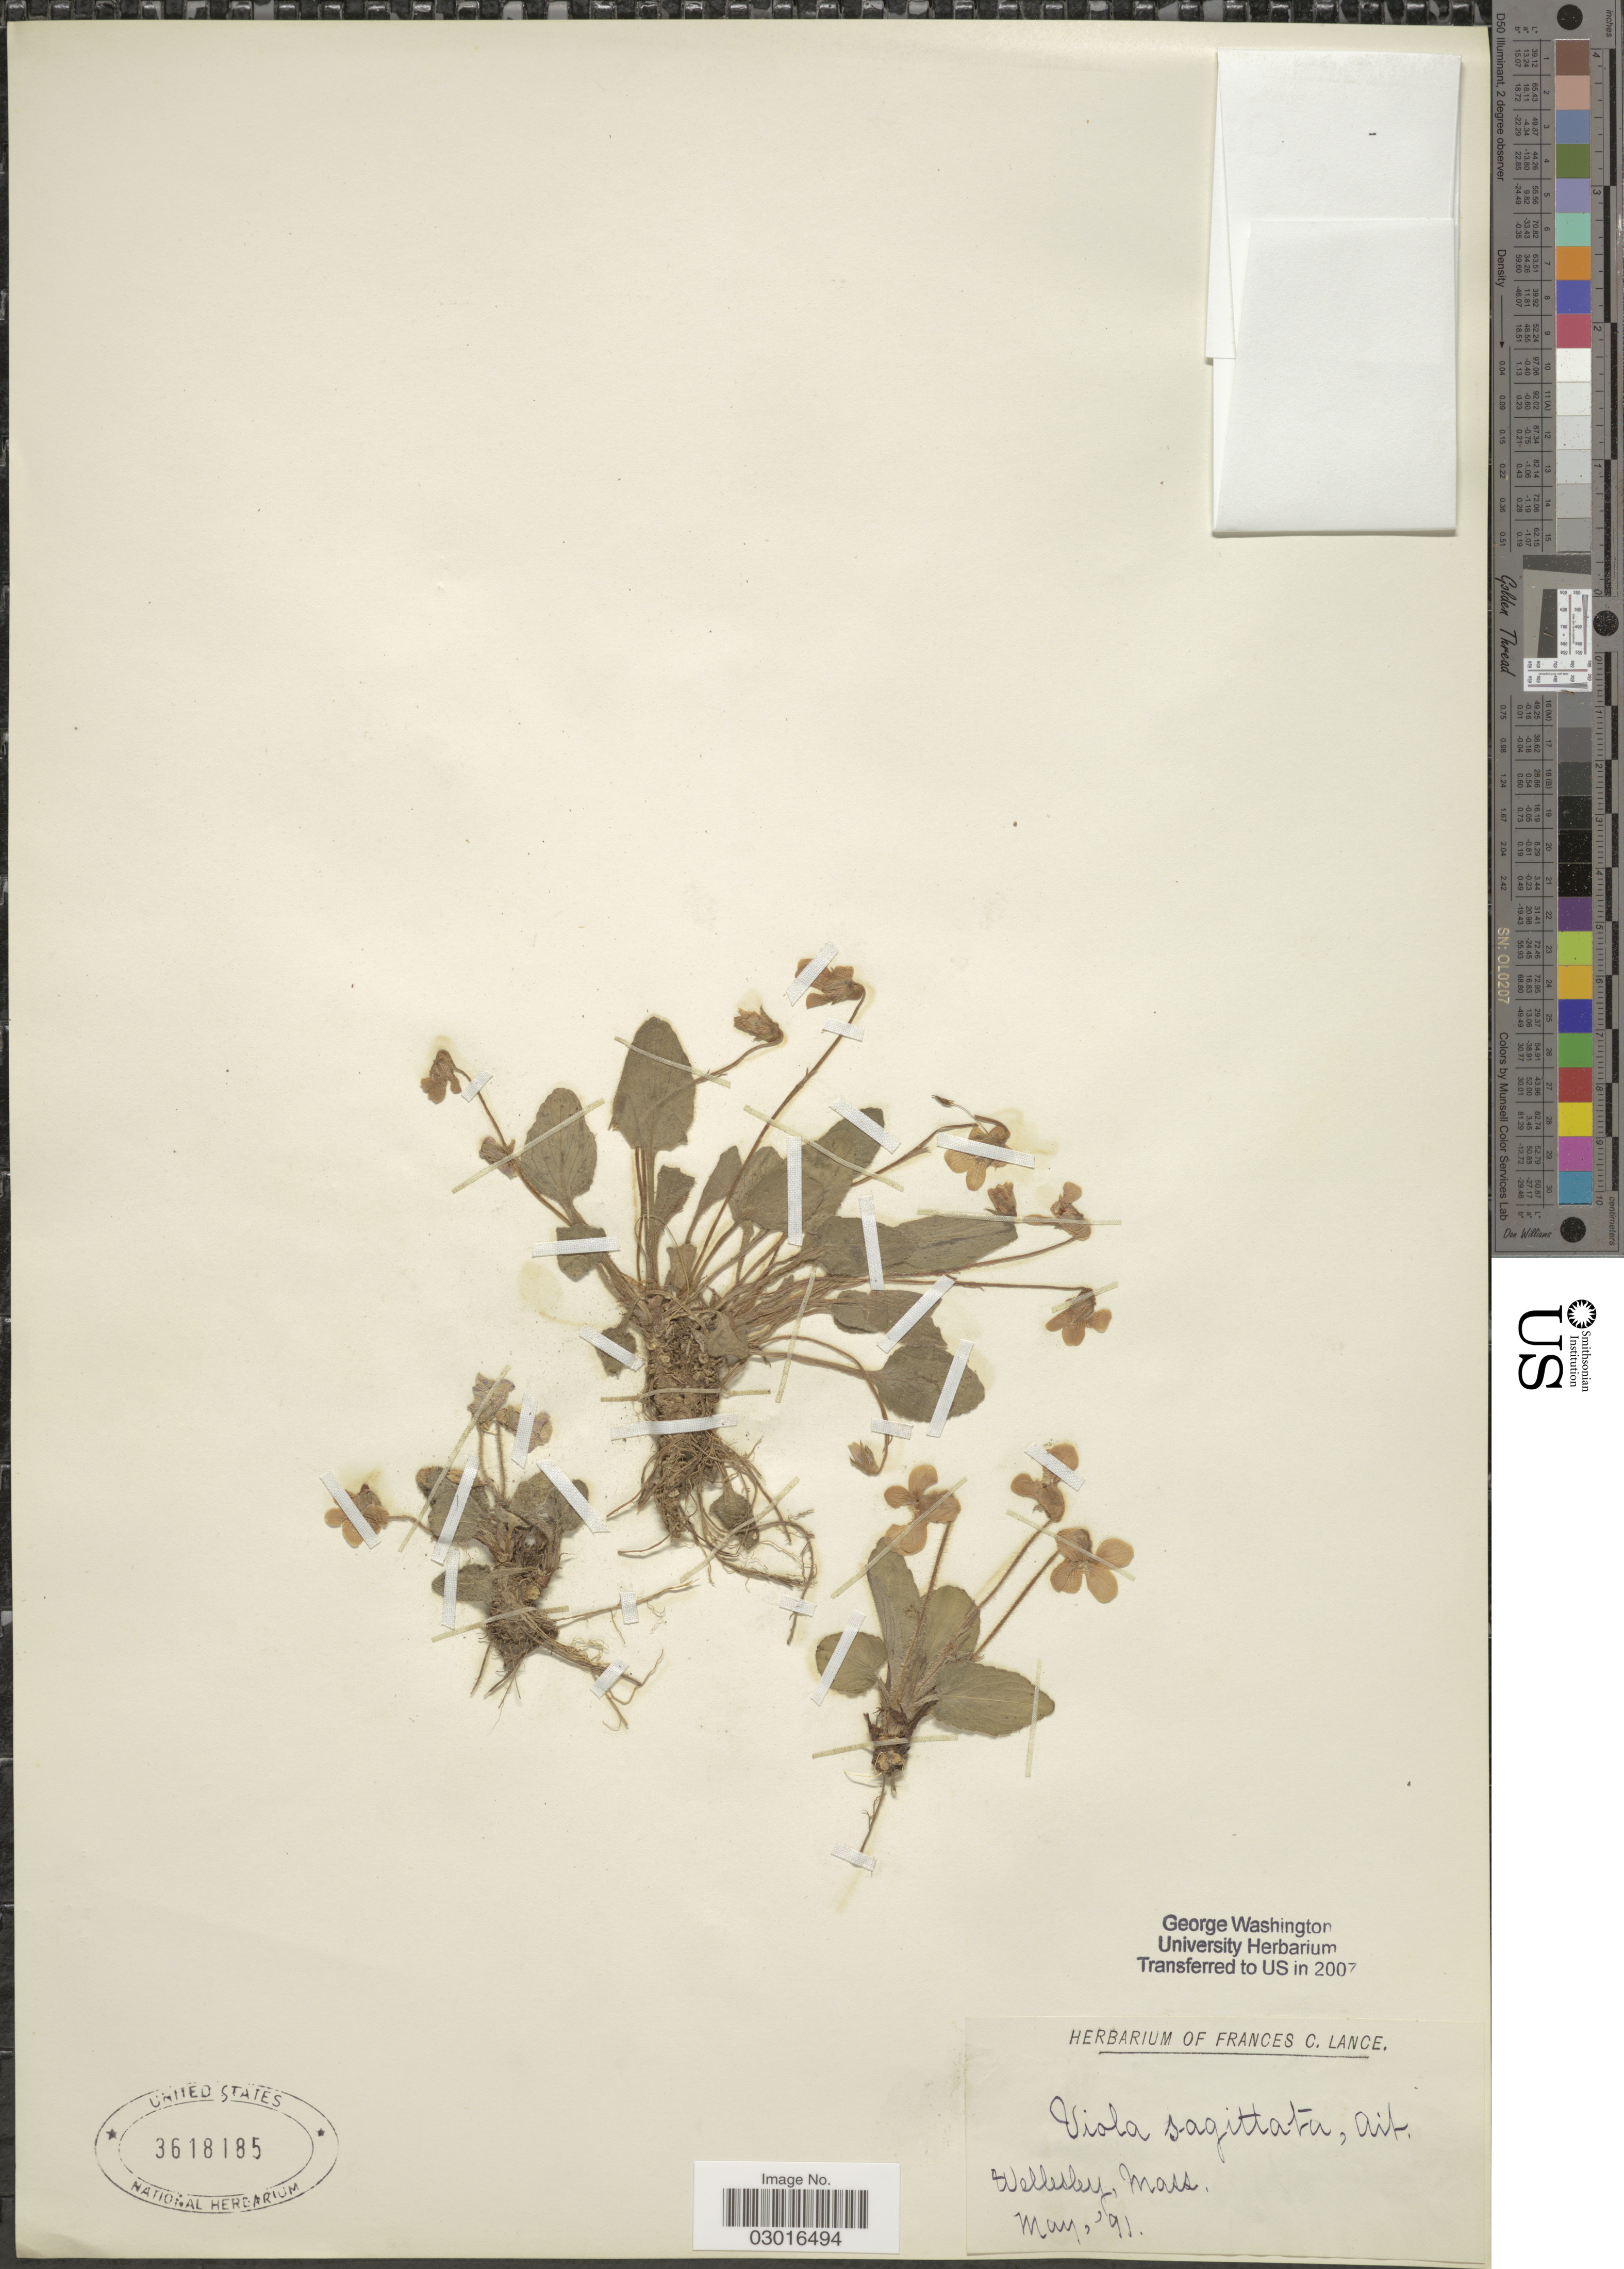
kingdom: Plantae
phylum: Tracheophyta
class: Magnoliopsida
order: Malpighiales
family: Violaceae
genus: Viola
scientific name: Viola sagittata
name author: Aiton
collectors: ex herb. Frances C. Lance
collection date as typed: Transcribed d/m/y: /5/91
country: United States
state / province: Massachusetts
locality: Wellesley, Mass.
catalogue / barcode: US 3618185